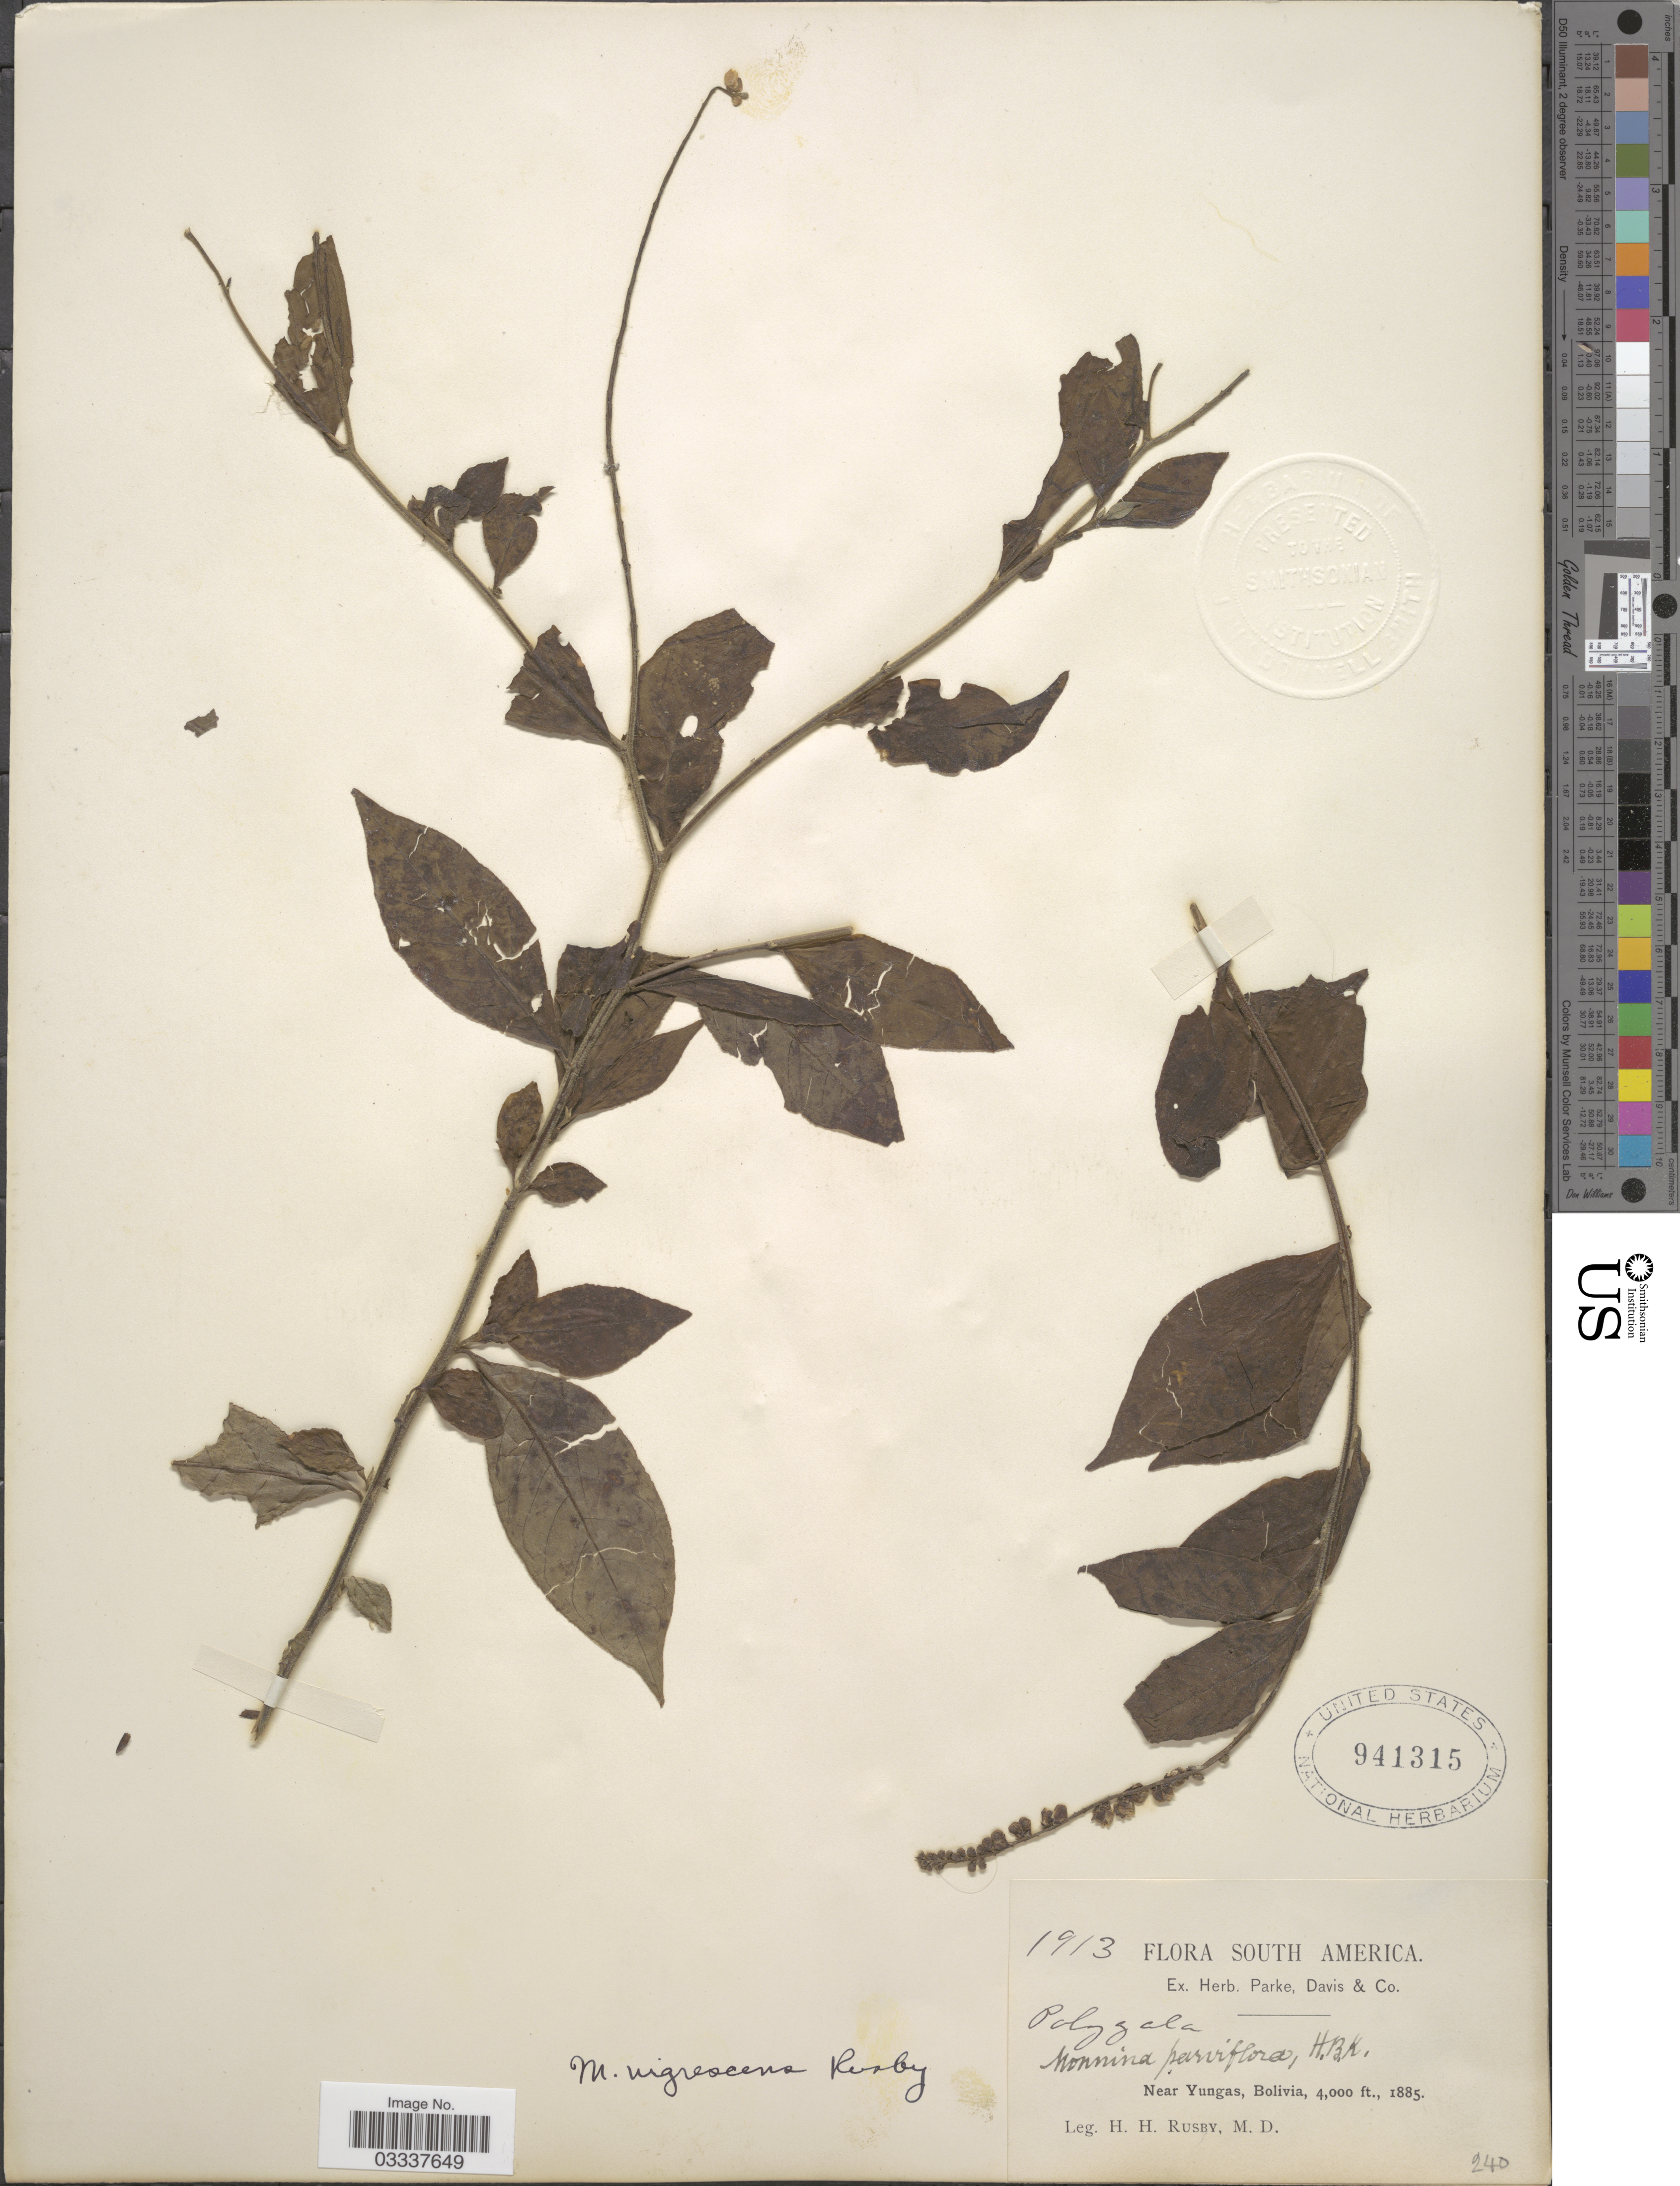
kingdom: Plantae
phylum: Tracheophyta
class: Magnoliopsida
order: Fabales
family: Polygalaceae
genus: Monnina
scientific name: Monnina nigrescens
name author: Rusby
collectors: H. H. Rusby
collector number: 1913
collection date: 1885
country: Bolivia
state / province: La Paz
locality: Near Yungas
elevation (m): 1219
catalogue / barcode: US 941315